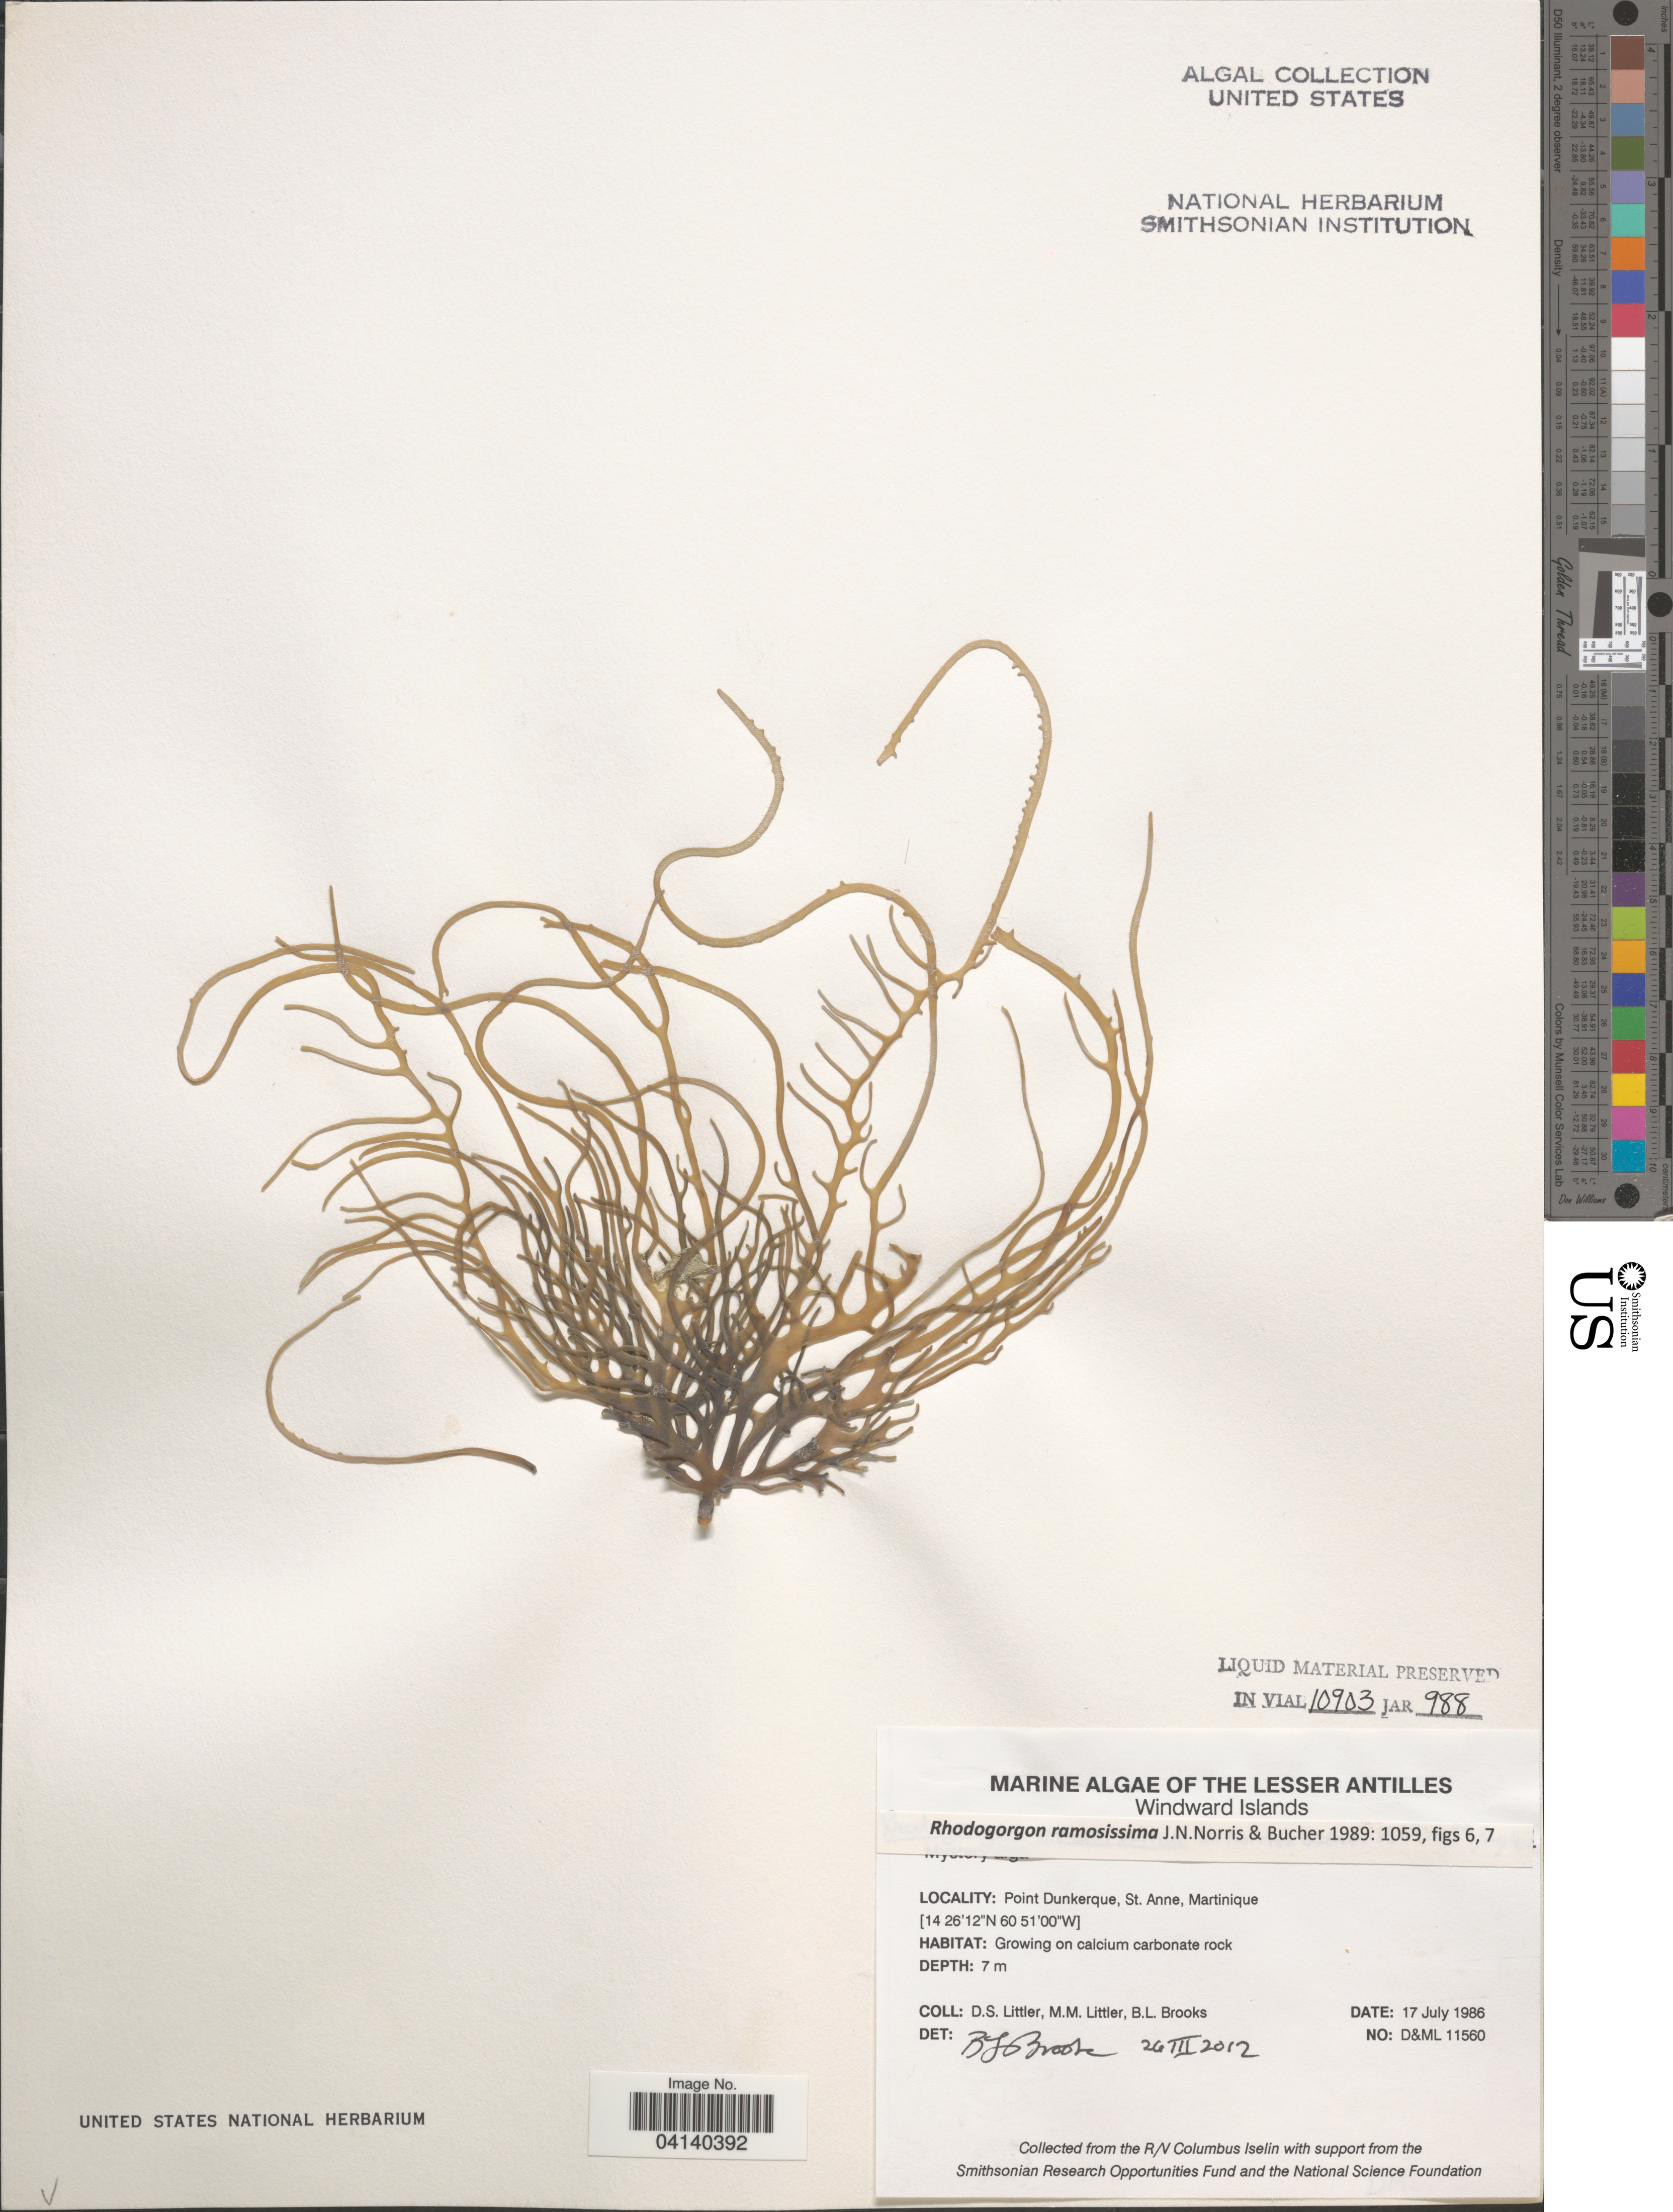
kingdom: Plantae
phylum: Rhodophyta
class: Florideophyceae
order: Rhodogorgonales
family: Rhodogorgonaceae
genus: Rhodogorgon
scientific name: Rhodogorgon ramosissima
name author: J.N. Norris & K.E. Bucher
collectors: D. S. Littler & B. Brooks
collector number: D&ML11560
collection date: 1986-07-17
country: Martinique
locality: The Lesser Antilles. Windward Islands. Point Dunkerque, St. Anne.